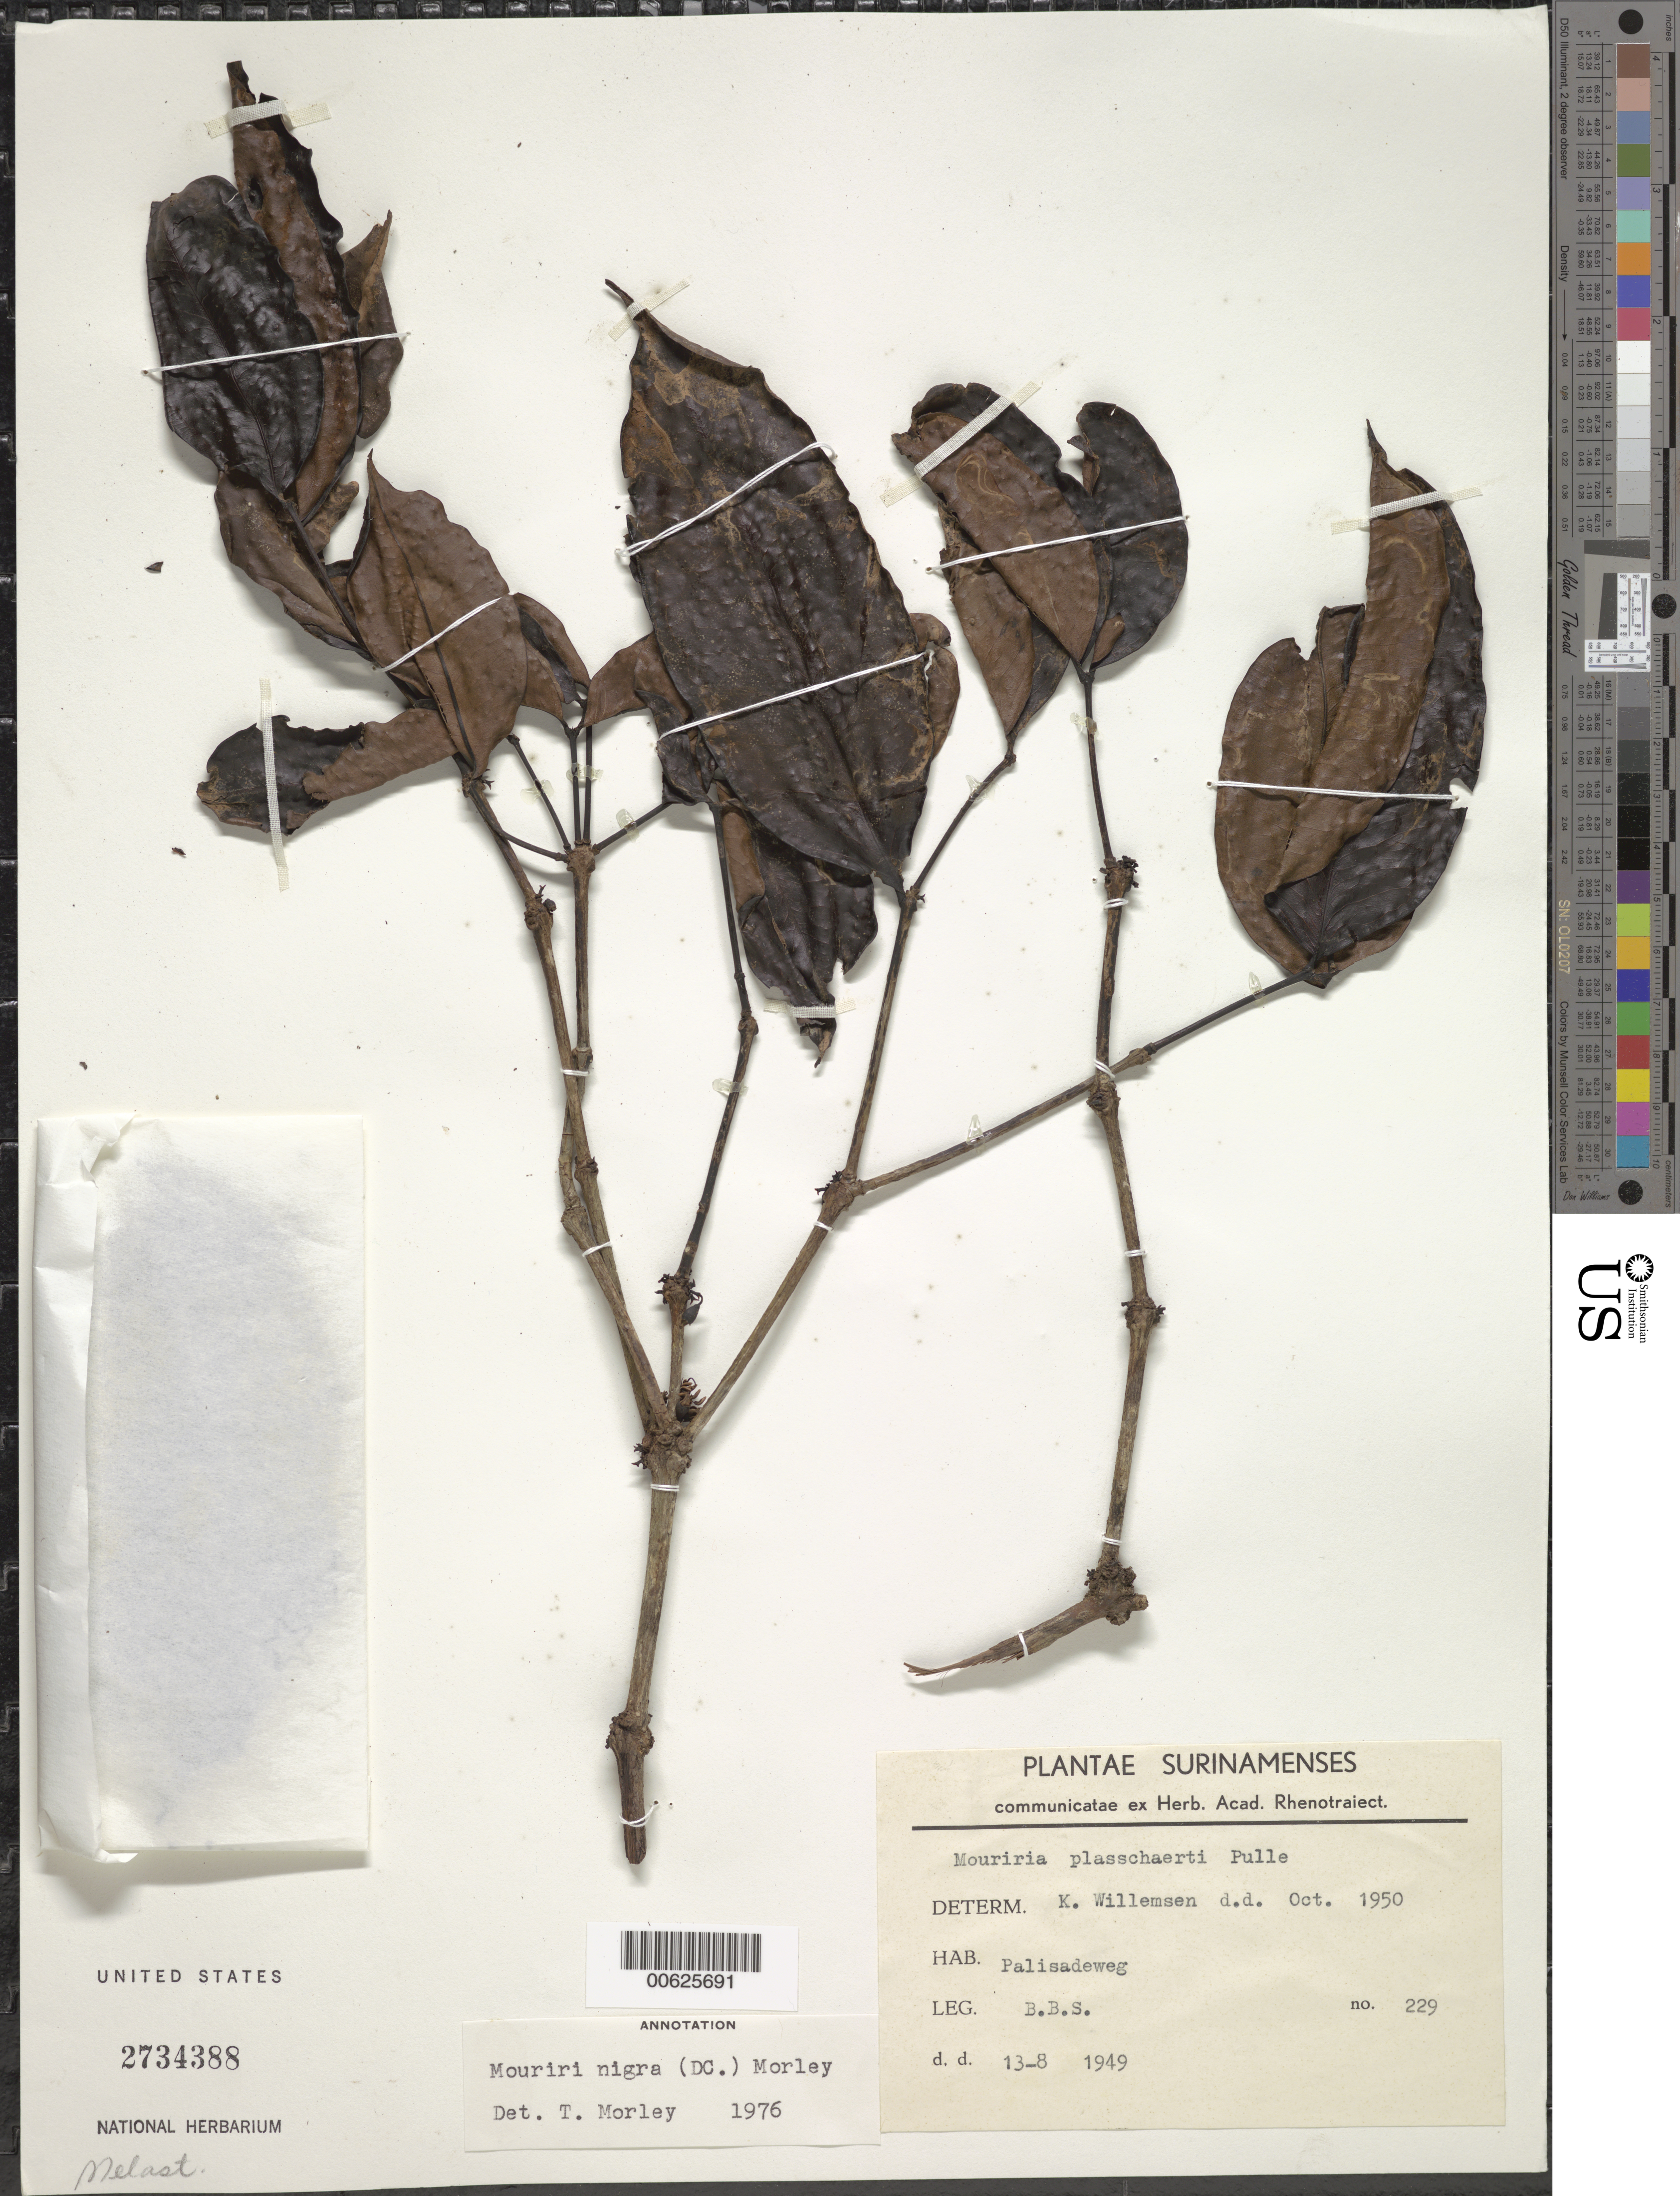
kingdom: Plantae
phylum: Tracheophyta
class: Magnoliopsida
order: Myrtales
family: Melastomataceae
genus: Mouriri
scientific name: Mouriri nigra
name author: (DC.) Morley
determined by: Morley, T.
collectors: B. B. S.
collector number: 229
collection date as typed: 13-Aug-49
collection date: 1949-08-13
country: Suriname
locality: Palisadeweg, Paramaribo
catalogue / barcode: US 2734388